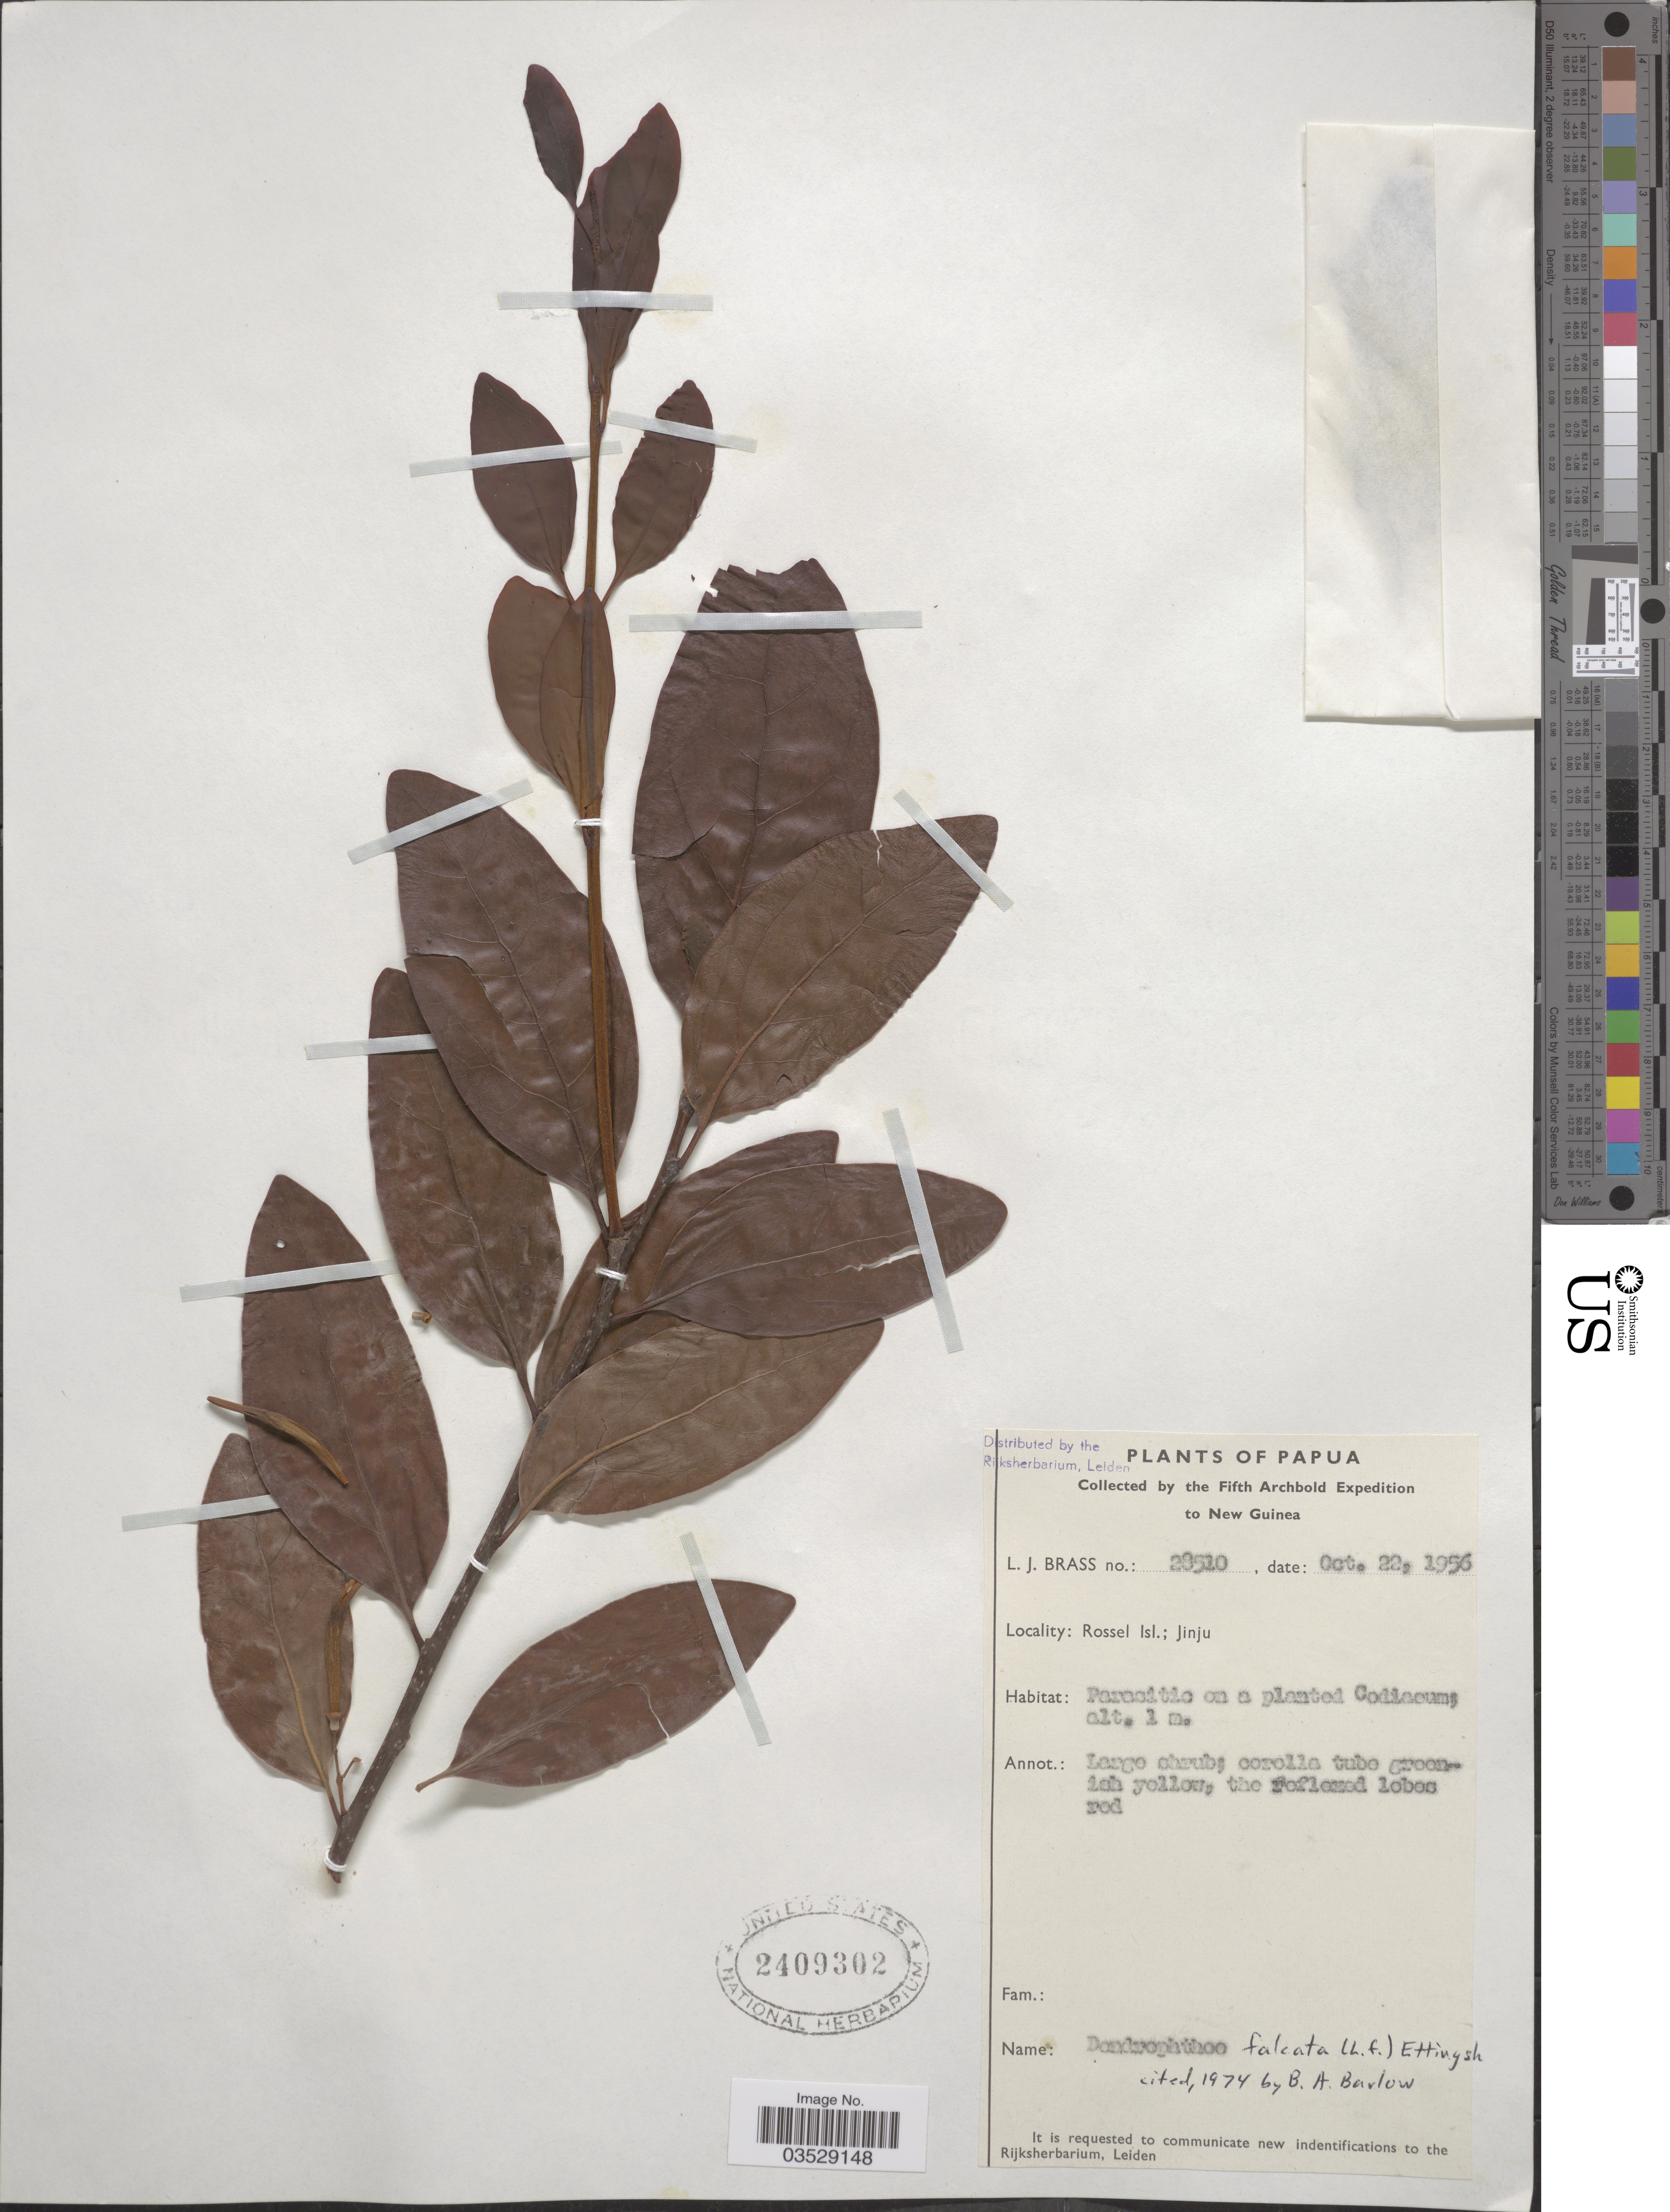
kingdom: Plantae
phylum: Tracheophyta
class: Magnoliopsida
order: Santalales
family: Loranthaceae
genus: Dendrophthoe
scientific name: Dendrophthoe falcata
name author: (L. f.) Ettingsh.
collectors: L. J. Brass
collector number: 28510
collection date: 1956-10-22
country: Papua New Guinea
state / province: Milne Bay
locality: Papua. New Guinea. Rossel Isl.; Jinju.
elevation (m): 1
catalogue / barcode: US 2409302